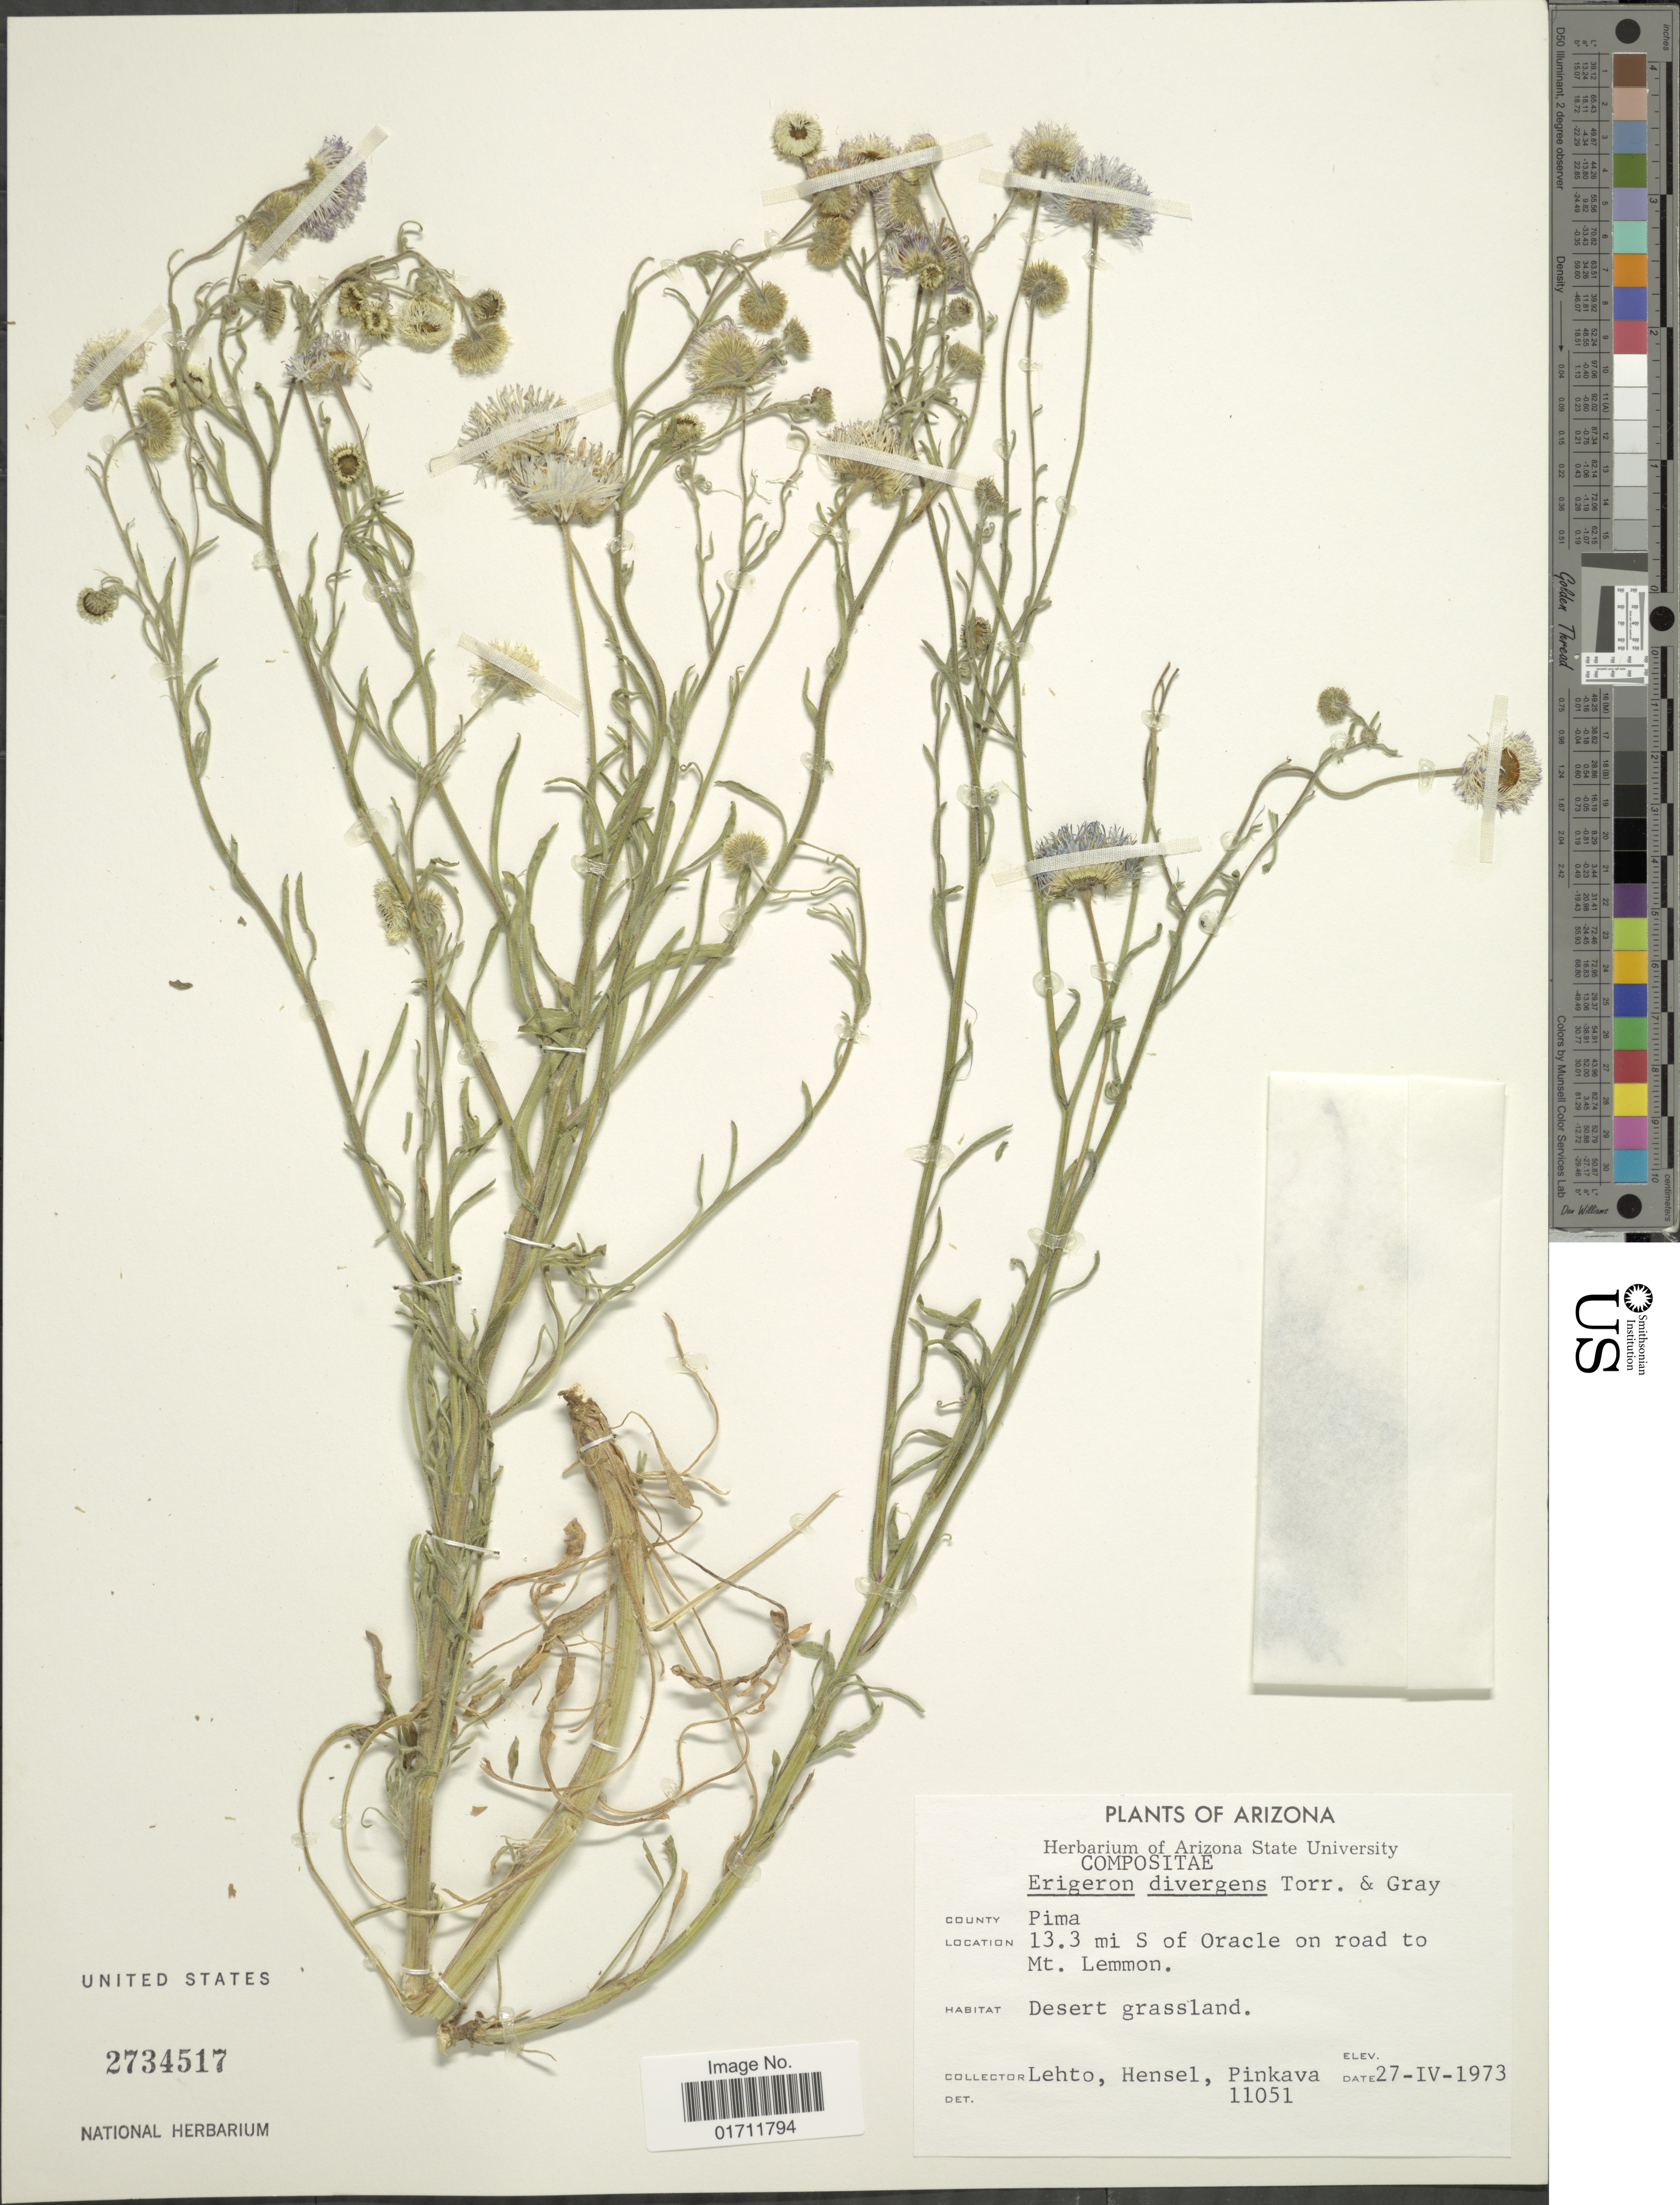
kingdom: Plantae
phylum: Tracheophyta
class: Magnoliopsida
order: Asterales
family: Asteraceae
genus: Erigeron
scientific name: Erigeron divergens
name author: Torr. & A. Gray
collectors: -. Lehto, -. Hensel & -. Pinkava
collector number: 11051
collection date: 1973-04-27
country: United States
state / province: Arizona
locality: County Pima, 13.3 mi S of Oracle on road to Mt Lemmon, Desert grassland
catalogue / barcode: US 2734517